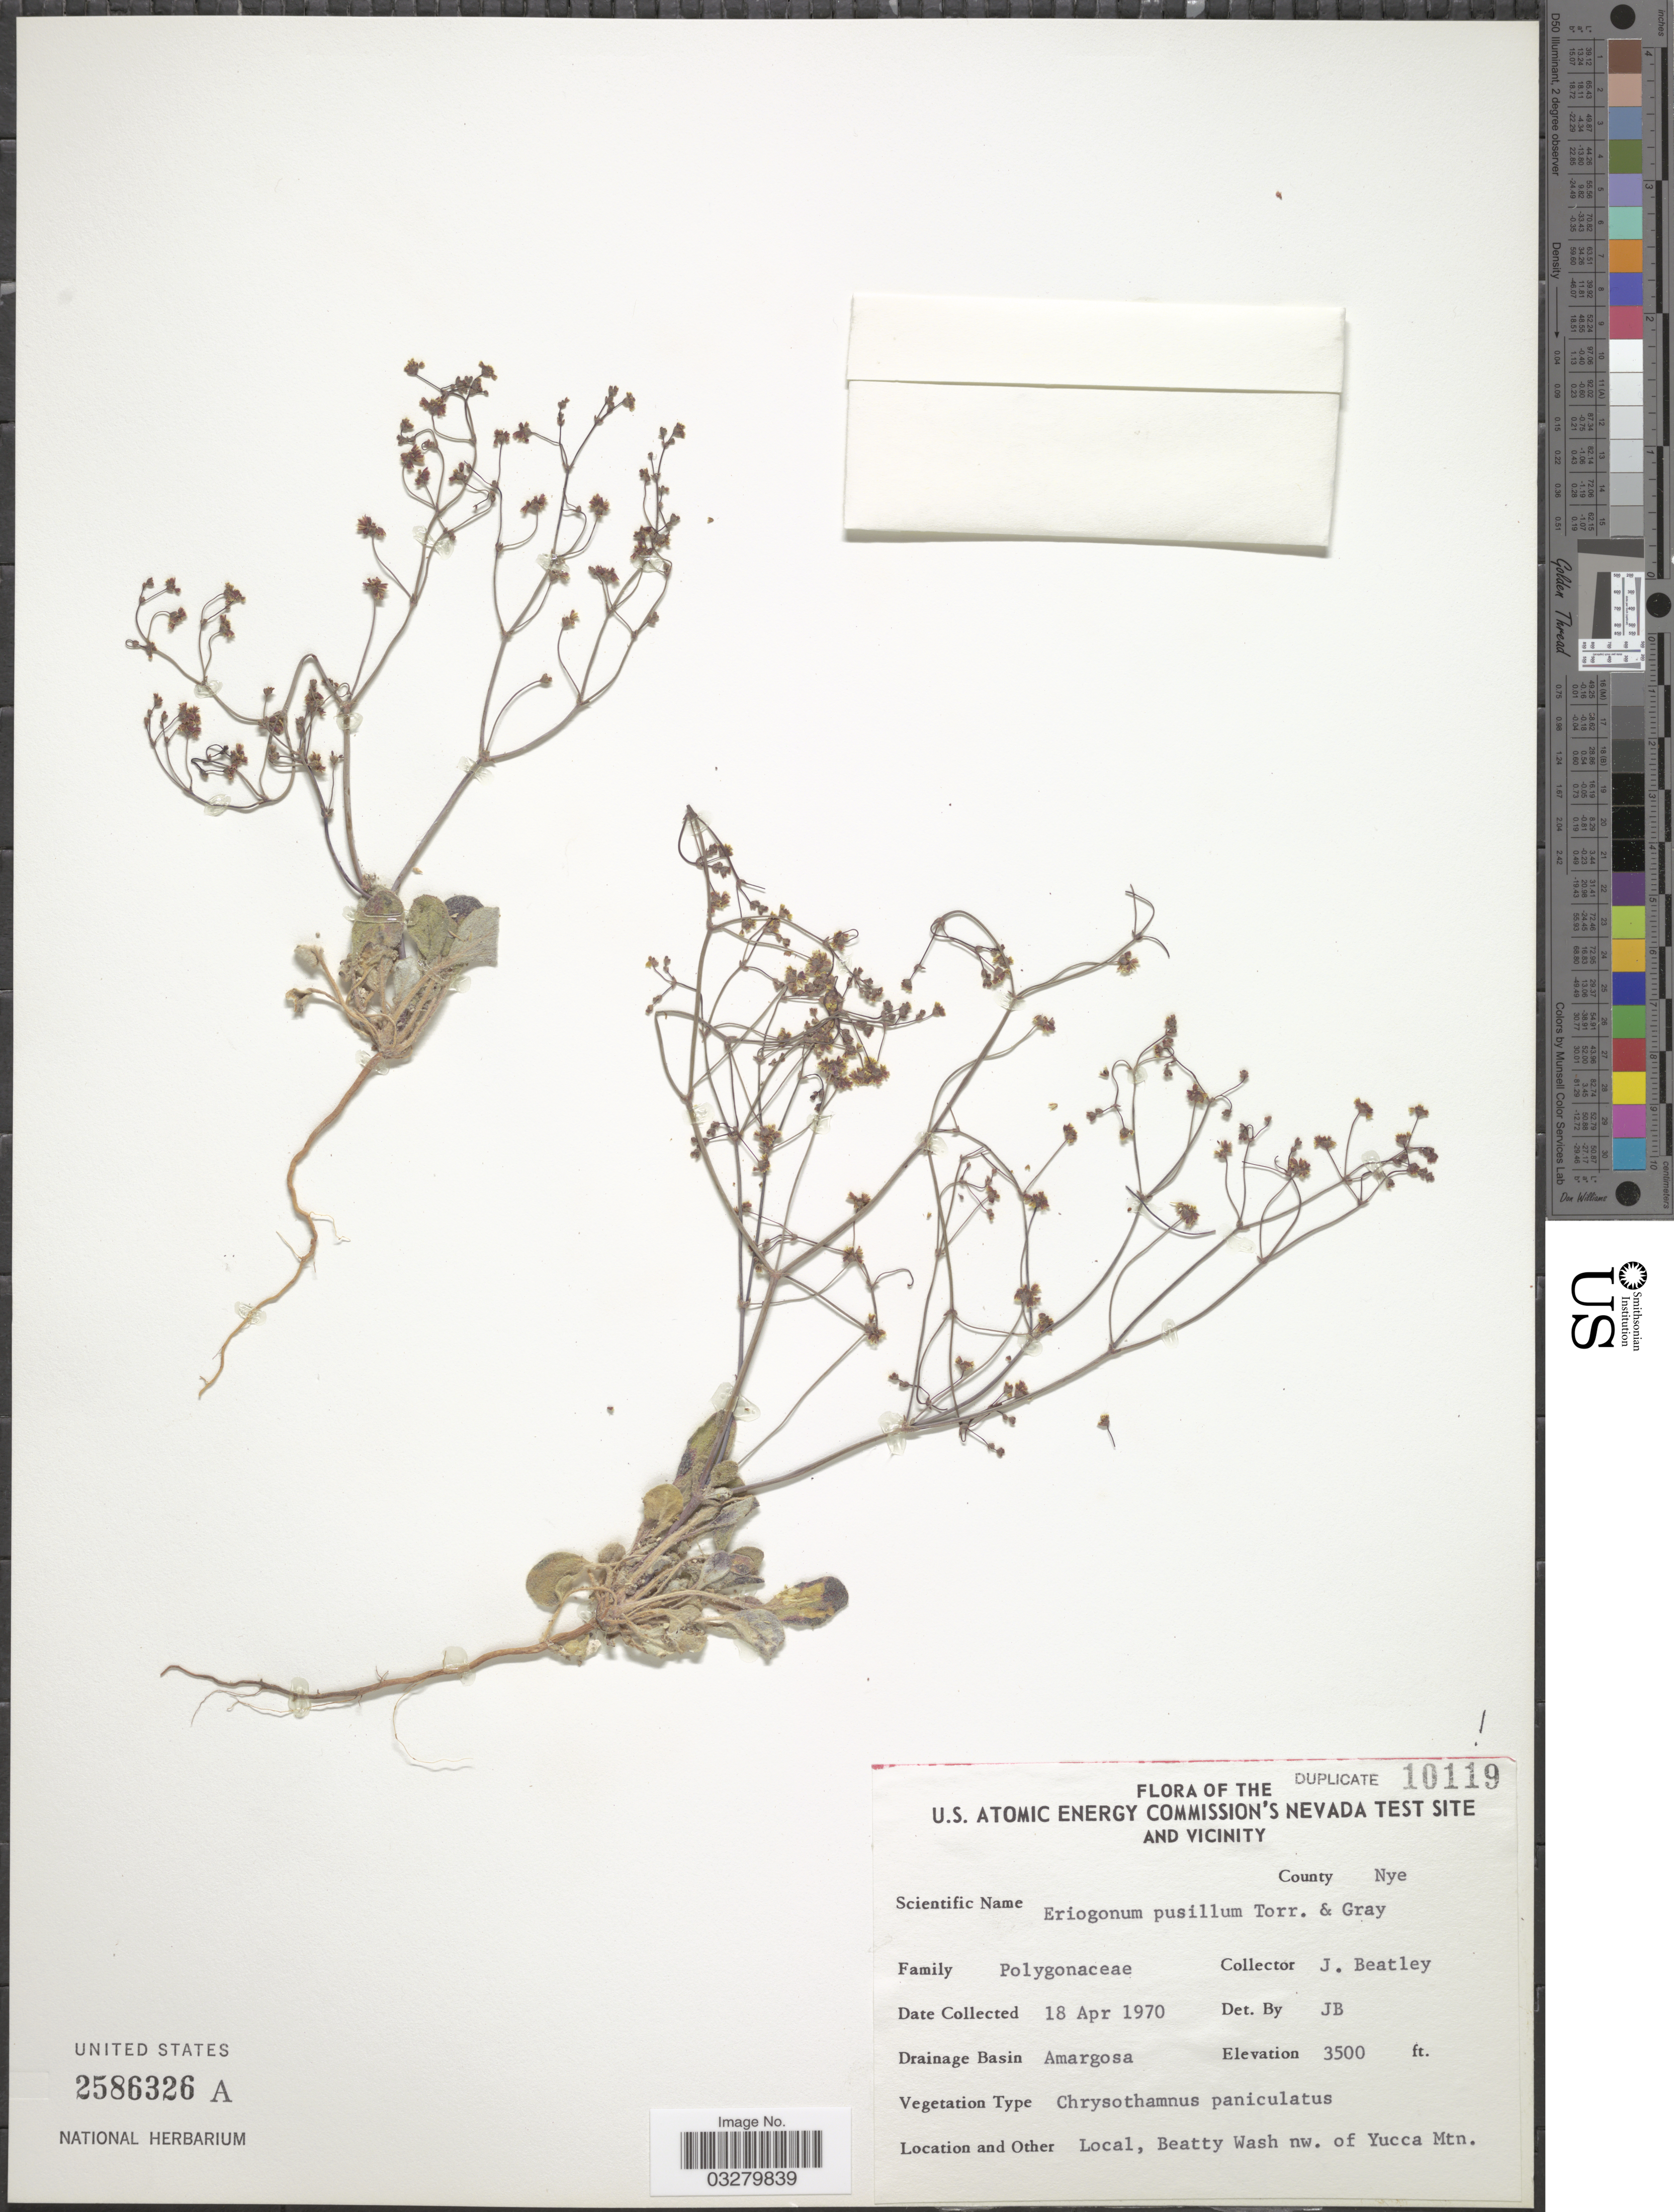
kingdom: Plantae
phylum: Tracheophyta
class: Magnoliopsida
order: Caryophyllales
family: Polygonaceae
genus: Eriogonum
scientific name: Eriogonum pusillum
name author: Torr. & A. Gray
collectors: J. C. Beatley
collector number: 10119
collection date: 1970-04-18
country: United States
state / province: Nevada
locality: U.S. Atomic Energy Commission's Nevada Test Site and Vicinity. County Nye. Drainage Basin Amargosa. Beatty Wash nw. of Yucca Mtn.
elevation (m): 1067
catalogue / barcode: US 2586326A